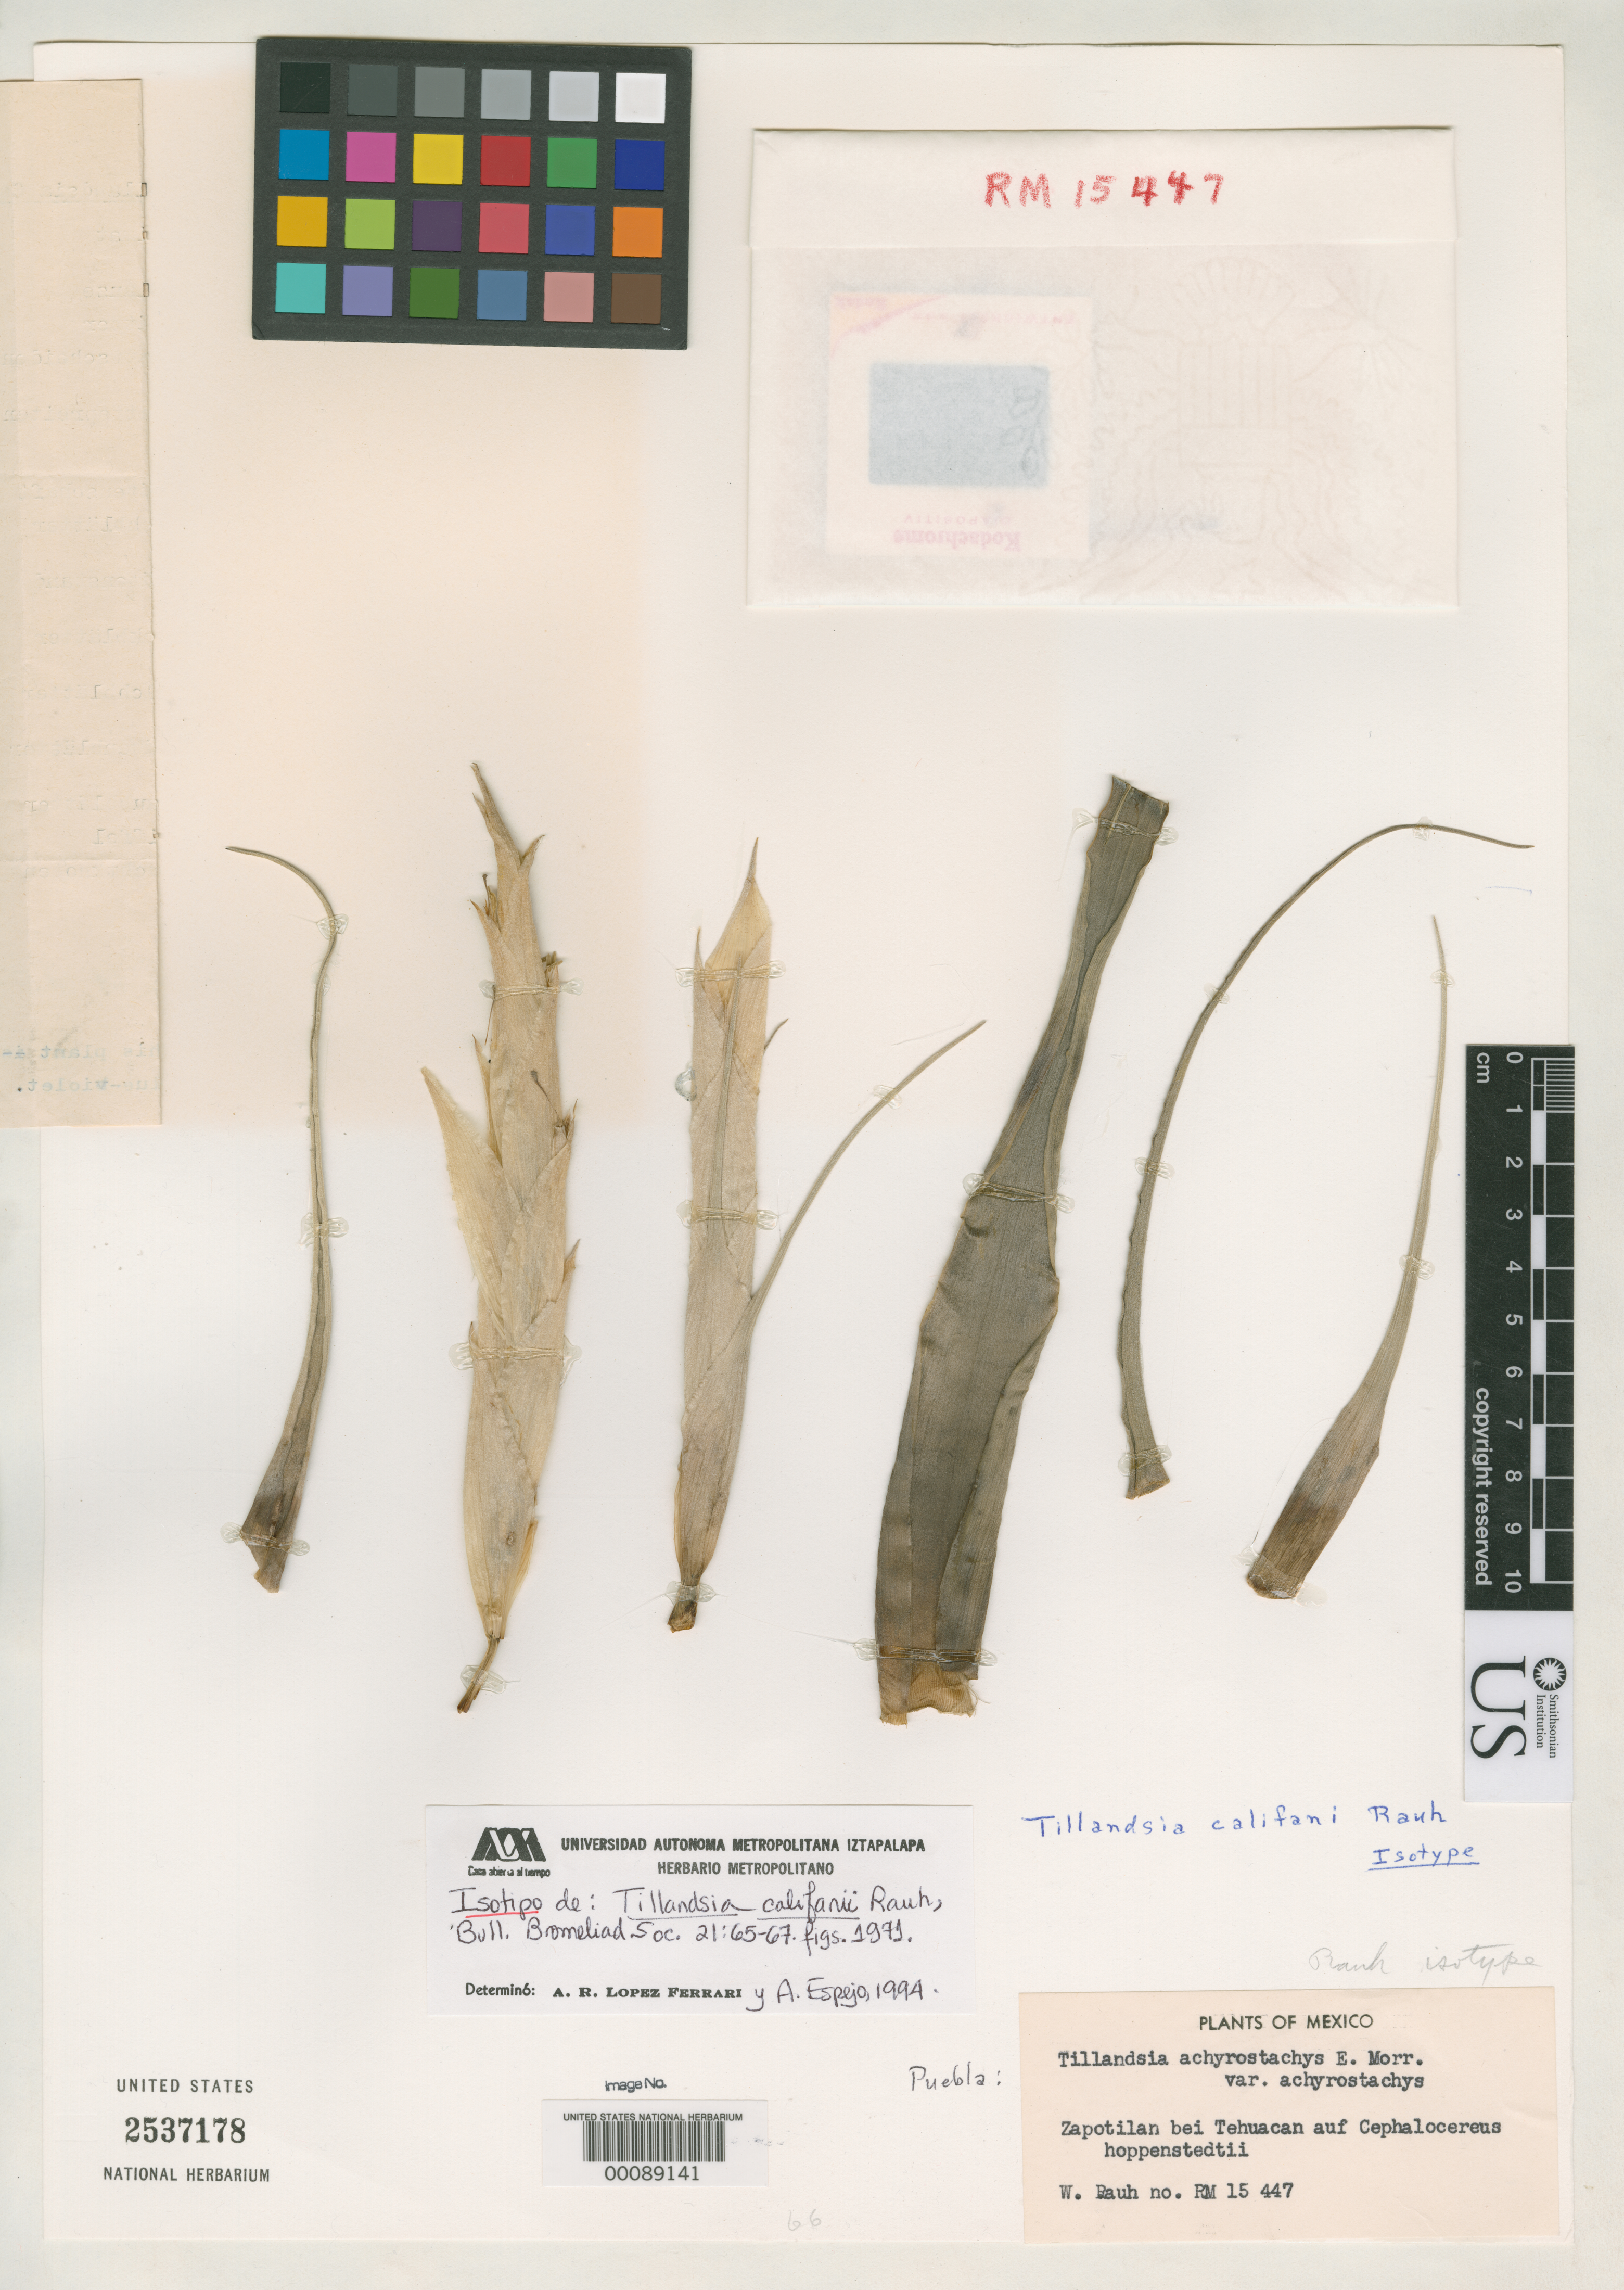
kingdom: Plantae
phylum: Tracheophyta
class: Liliopsida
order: Poales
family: Bromeliaceae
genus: Tillandsia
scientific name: Tillandsia califanii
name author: Rauh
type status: Isotype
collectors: W. Rauh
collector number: RM 15447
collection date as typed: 1966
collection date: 1966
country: Mexico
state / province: Puebla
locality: "Zapotilan bei Tehuacan".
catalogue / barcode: US 2537178